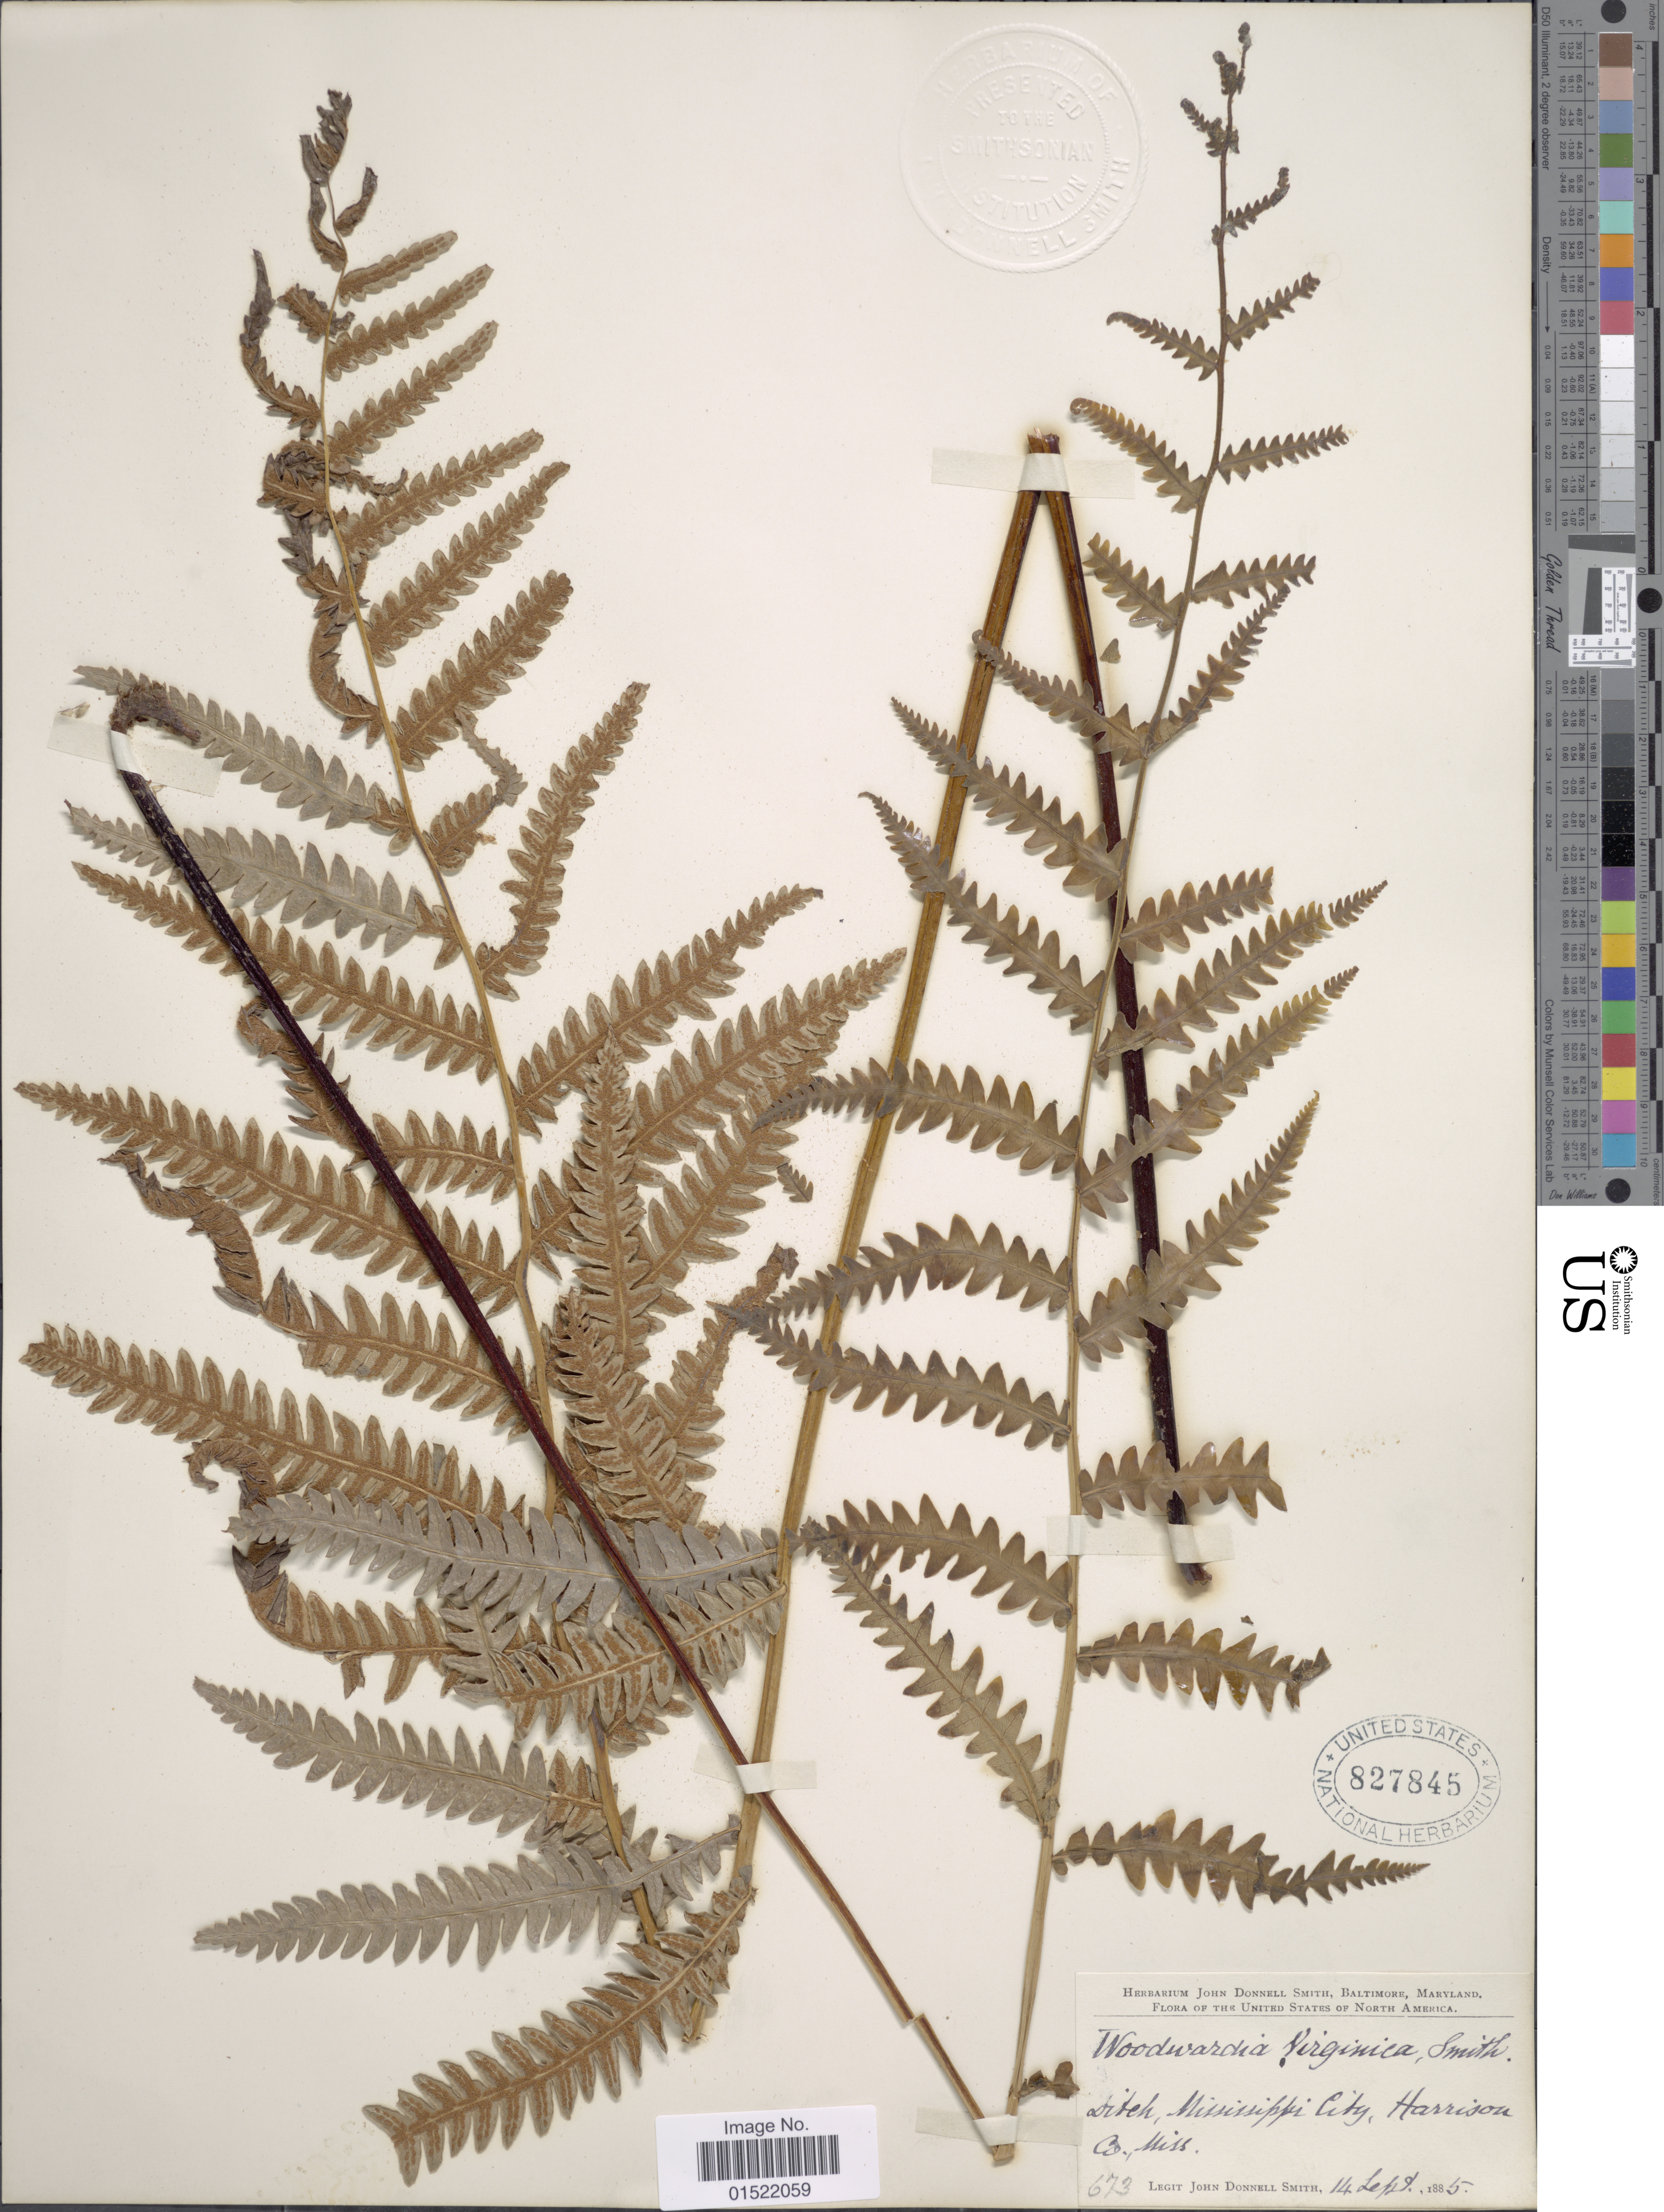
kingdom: Plantae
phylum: Tracheophyta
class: Polypodiopsida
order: Polypodiales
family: Blechnaceae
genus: Woodwardia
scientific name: Woodwardia virginica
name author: (L.) R.M. Sm.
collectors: J. Donnell Smith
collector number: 673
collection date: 1885-09-14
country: United States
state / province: Mississippi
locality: Ditch, Mississippi City, Harrison Co., Miss.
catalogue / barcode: US 827845